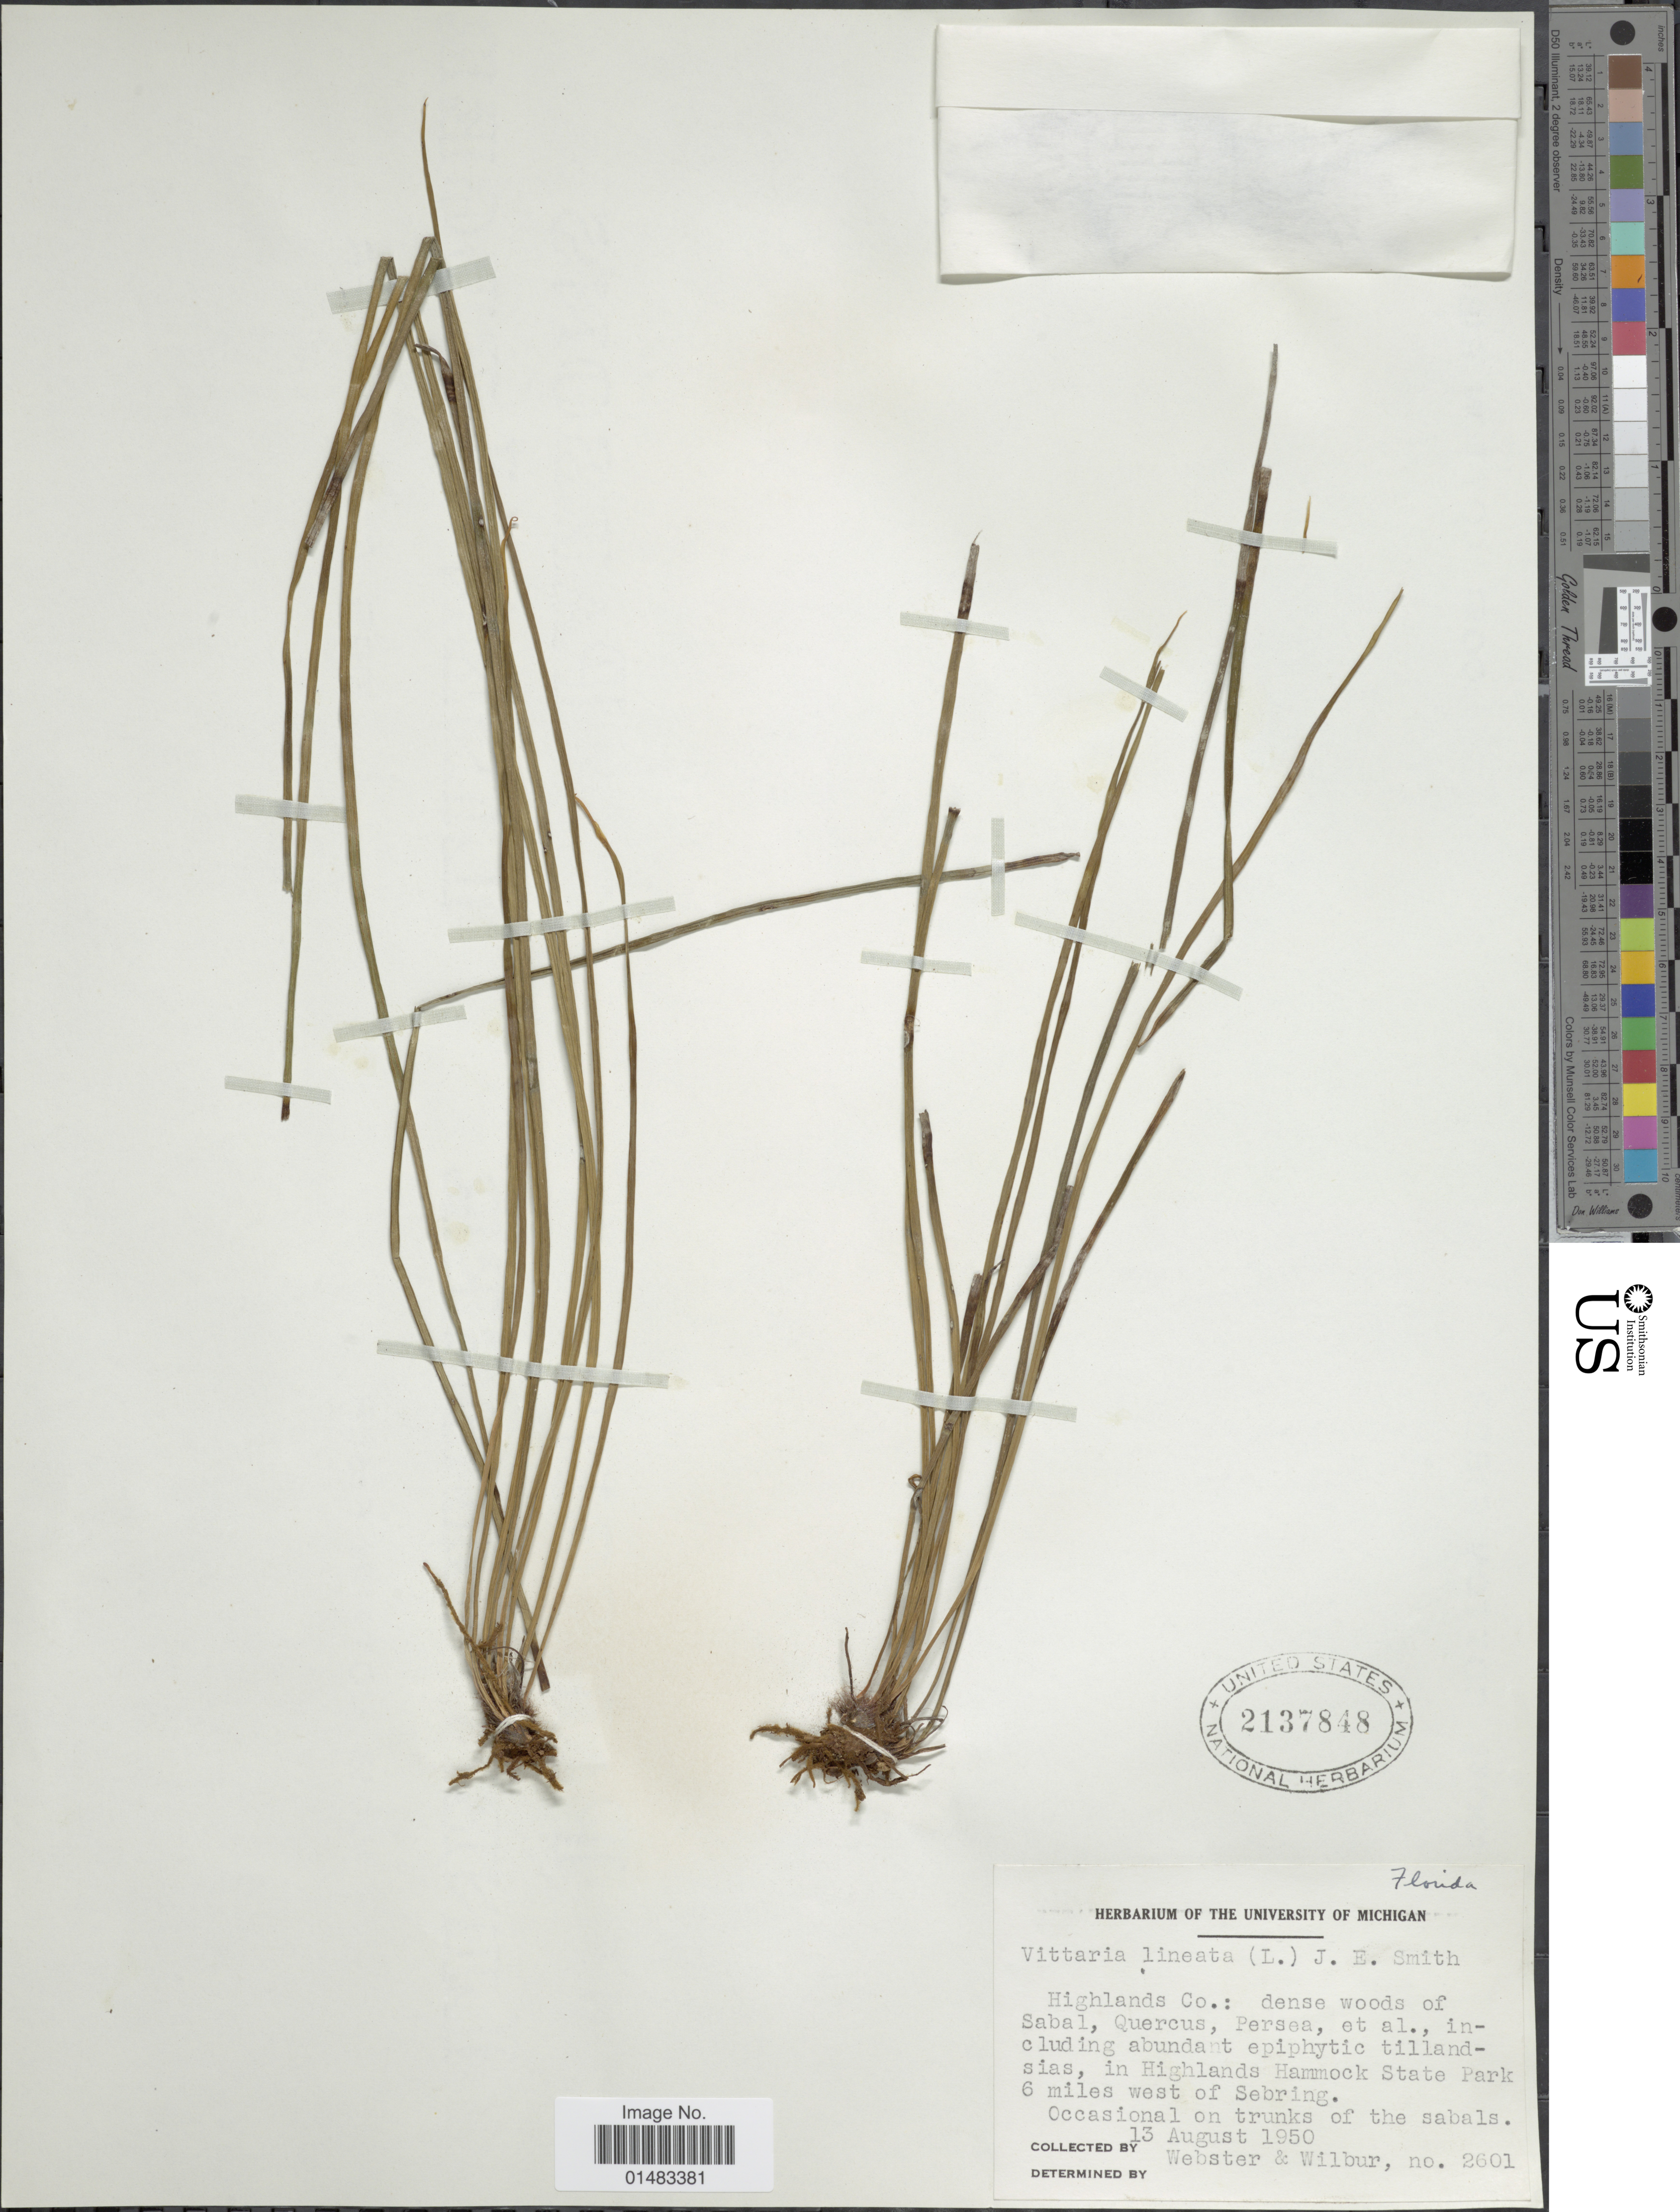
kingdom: Plantae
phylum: Tracheophyta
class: Polypodiopsida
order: Polypodiales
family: Pteridaceae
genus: Vittaria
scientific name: Vittaria lineata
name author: (L.) Sm.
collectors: -. Webster & Wilbur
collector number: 2601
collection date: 1950-08-13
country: United States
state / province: Florida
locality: Highlands Co: densen woods of Sabal, Quercus, Persea, et al., including abundant epiphytic tillandsias, in Highlands Hammock State Park 6 miles west of Sebring. Occasional on trunks of the sabals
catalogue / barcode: US 2137848